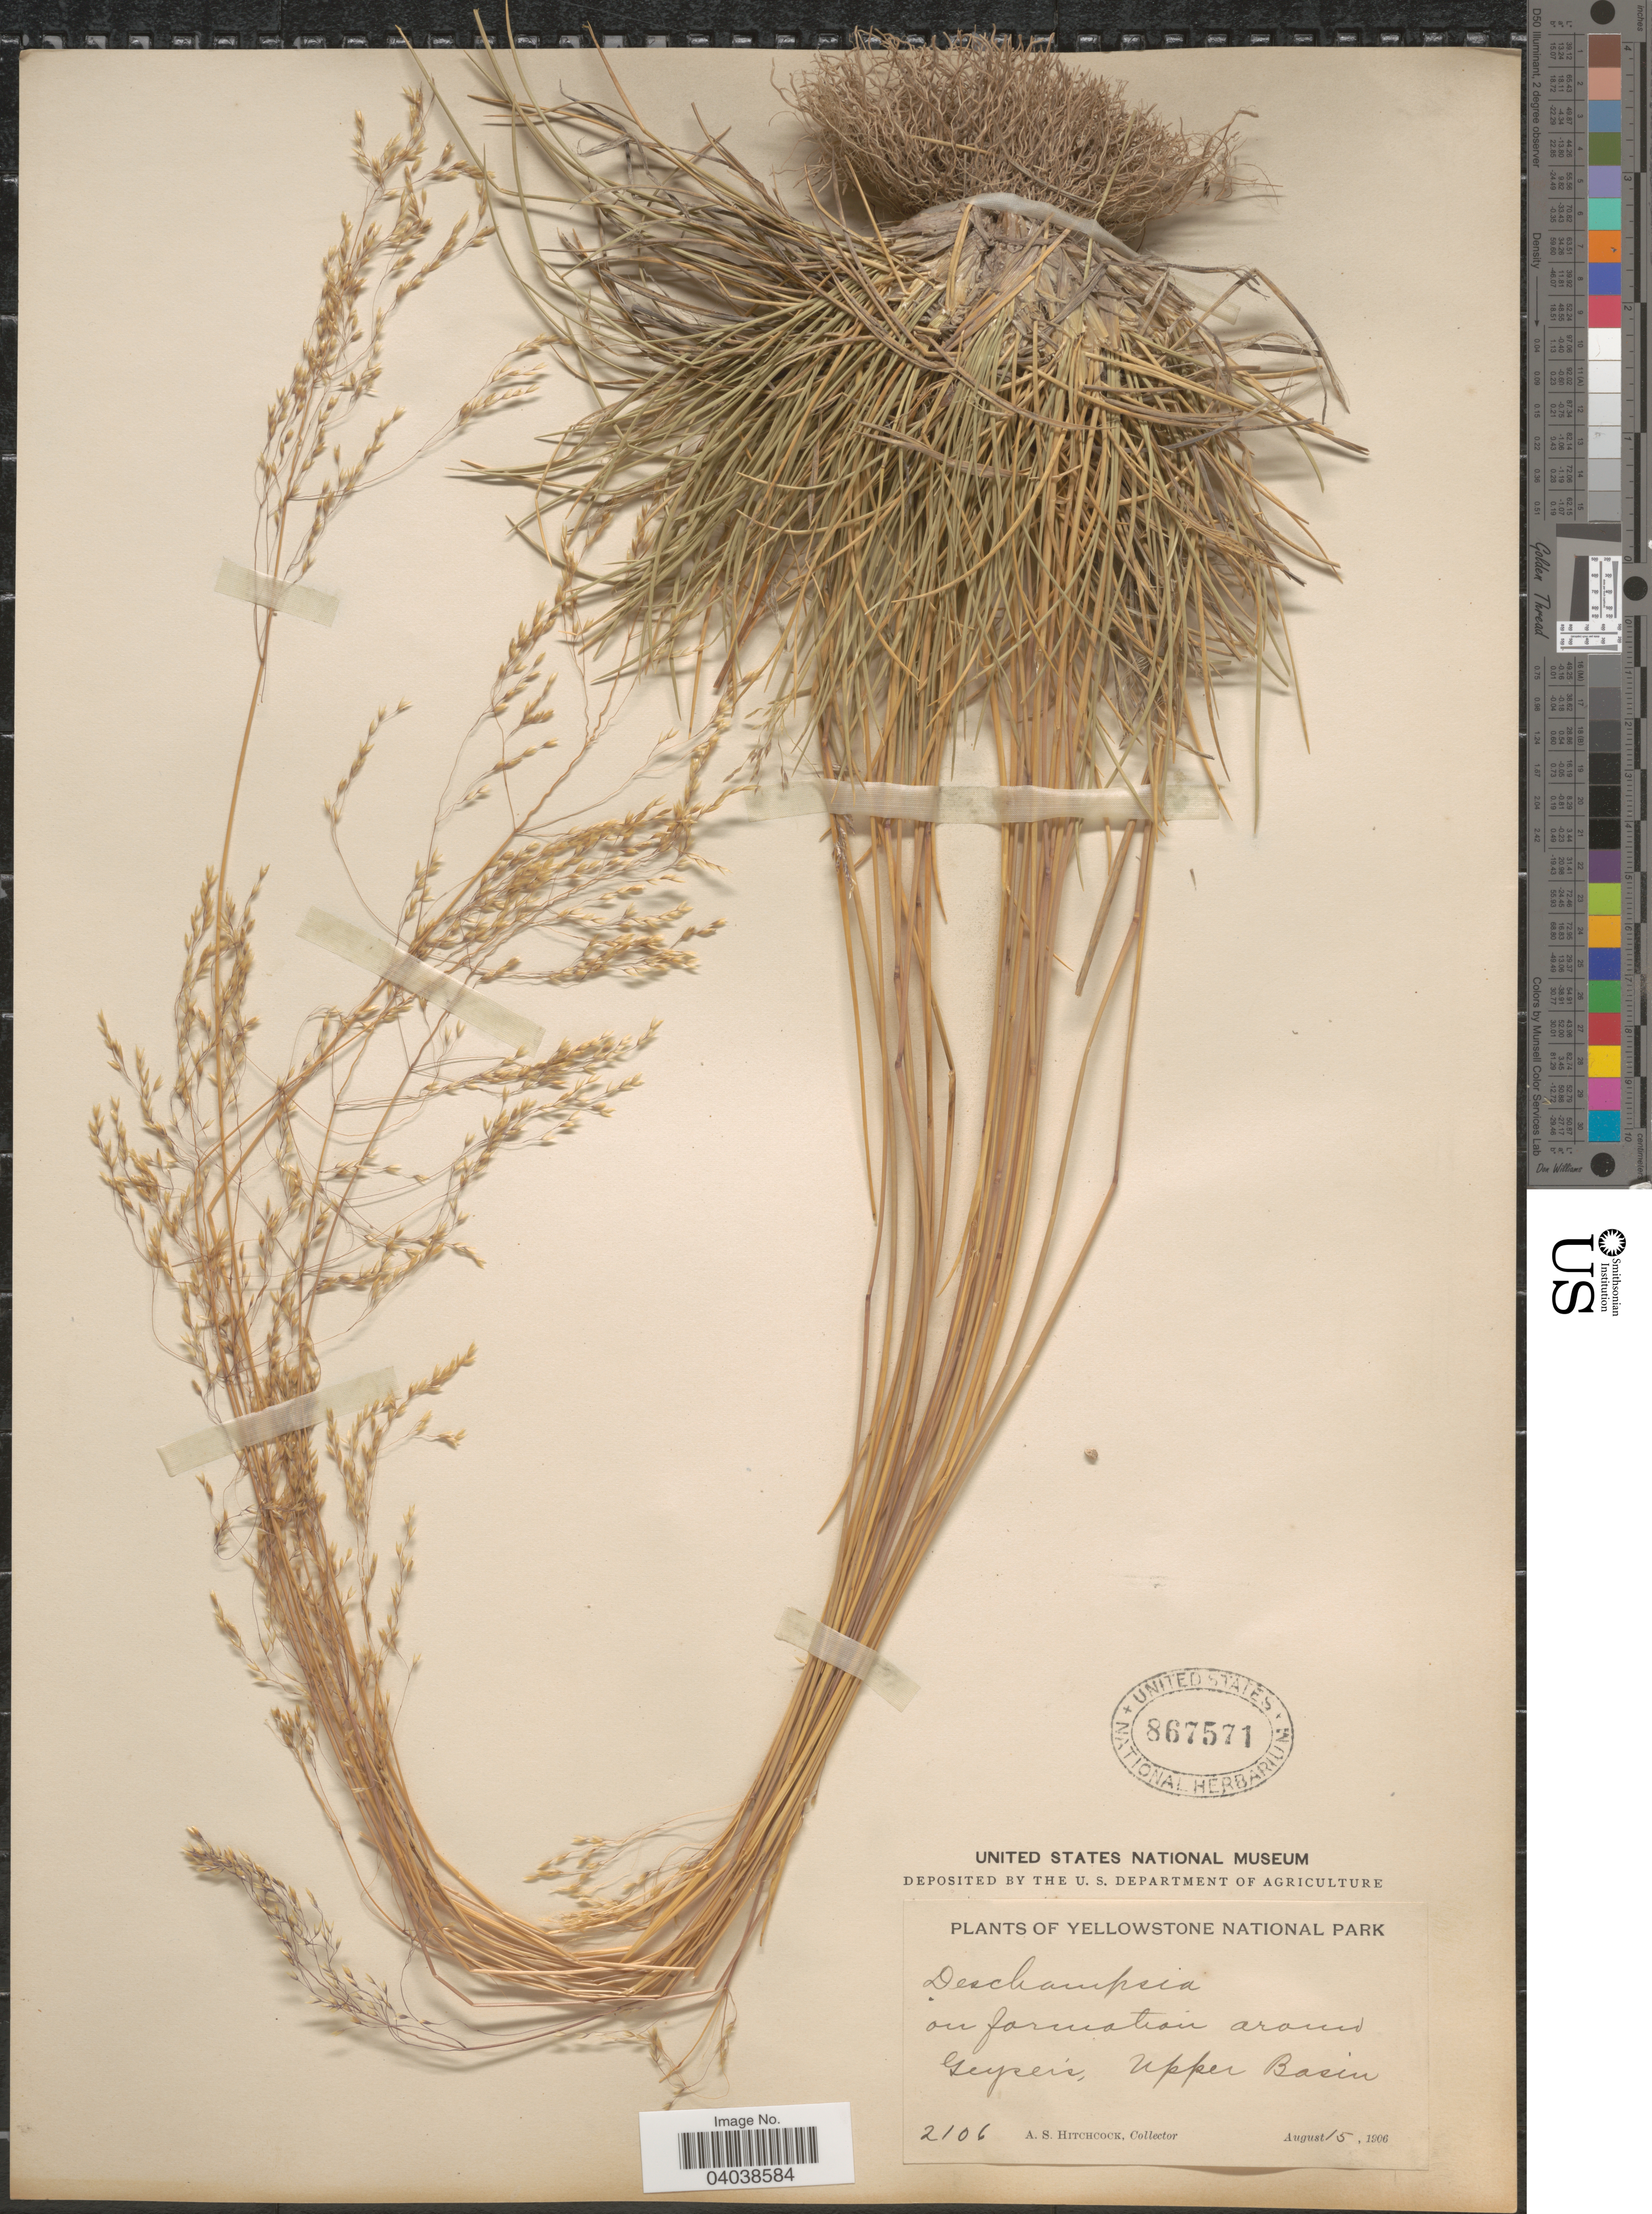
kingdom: Plantae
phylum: Tracheophyta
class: Liliopsida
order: Poales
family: Poaceae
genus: Deschampsia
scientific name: Deschampsia cespitosa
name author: (L.) P. Beauv.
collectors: A. S. Hitchcock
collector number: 2106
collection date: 1906-08-15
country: United States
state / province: Wyoming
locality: Yellowstone National Park. On formation around Geyreis, Upper Basin.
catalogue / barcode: US 867571